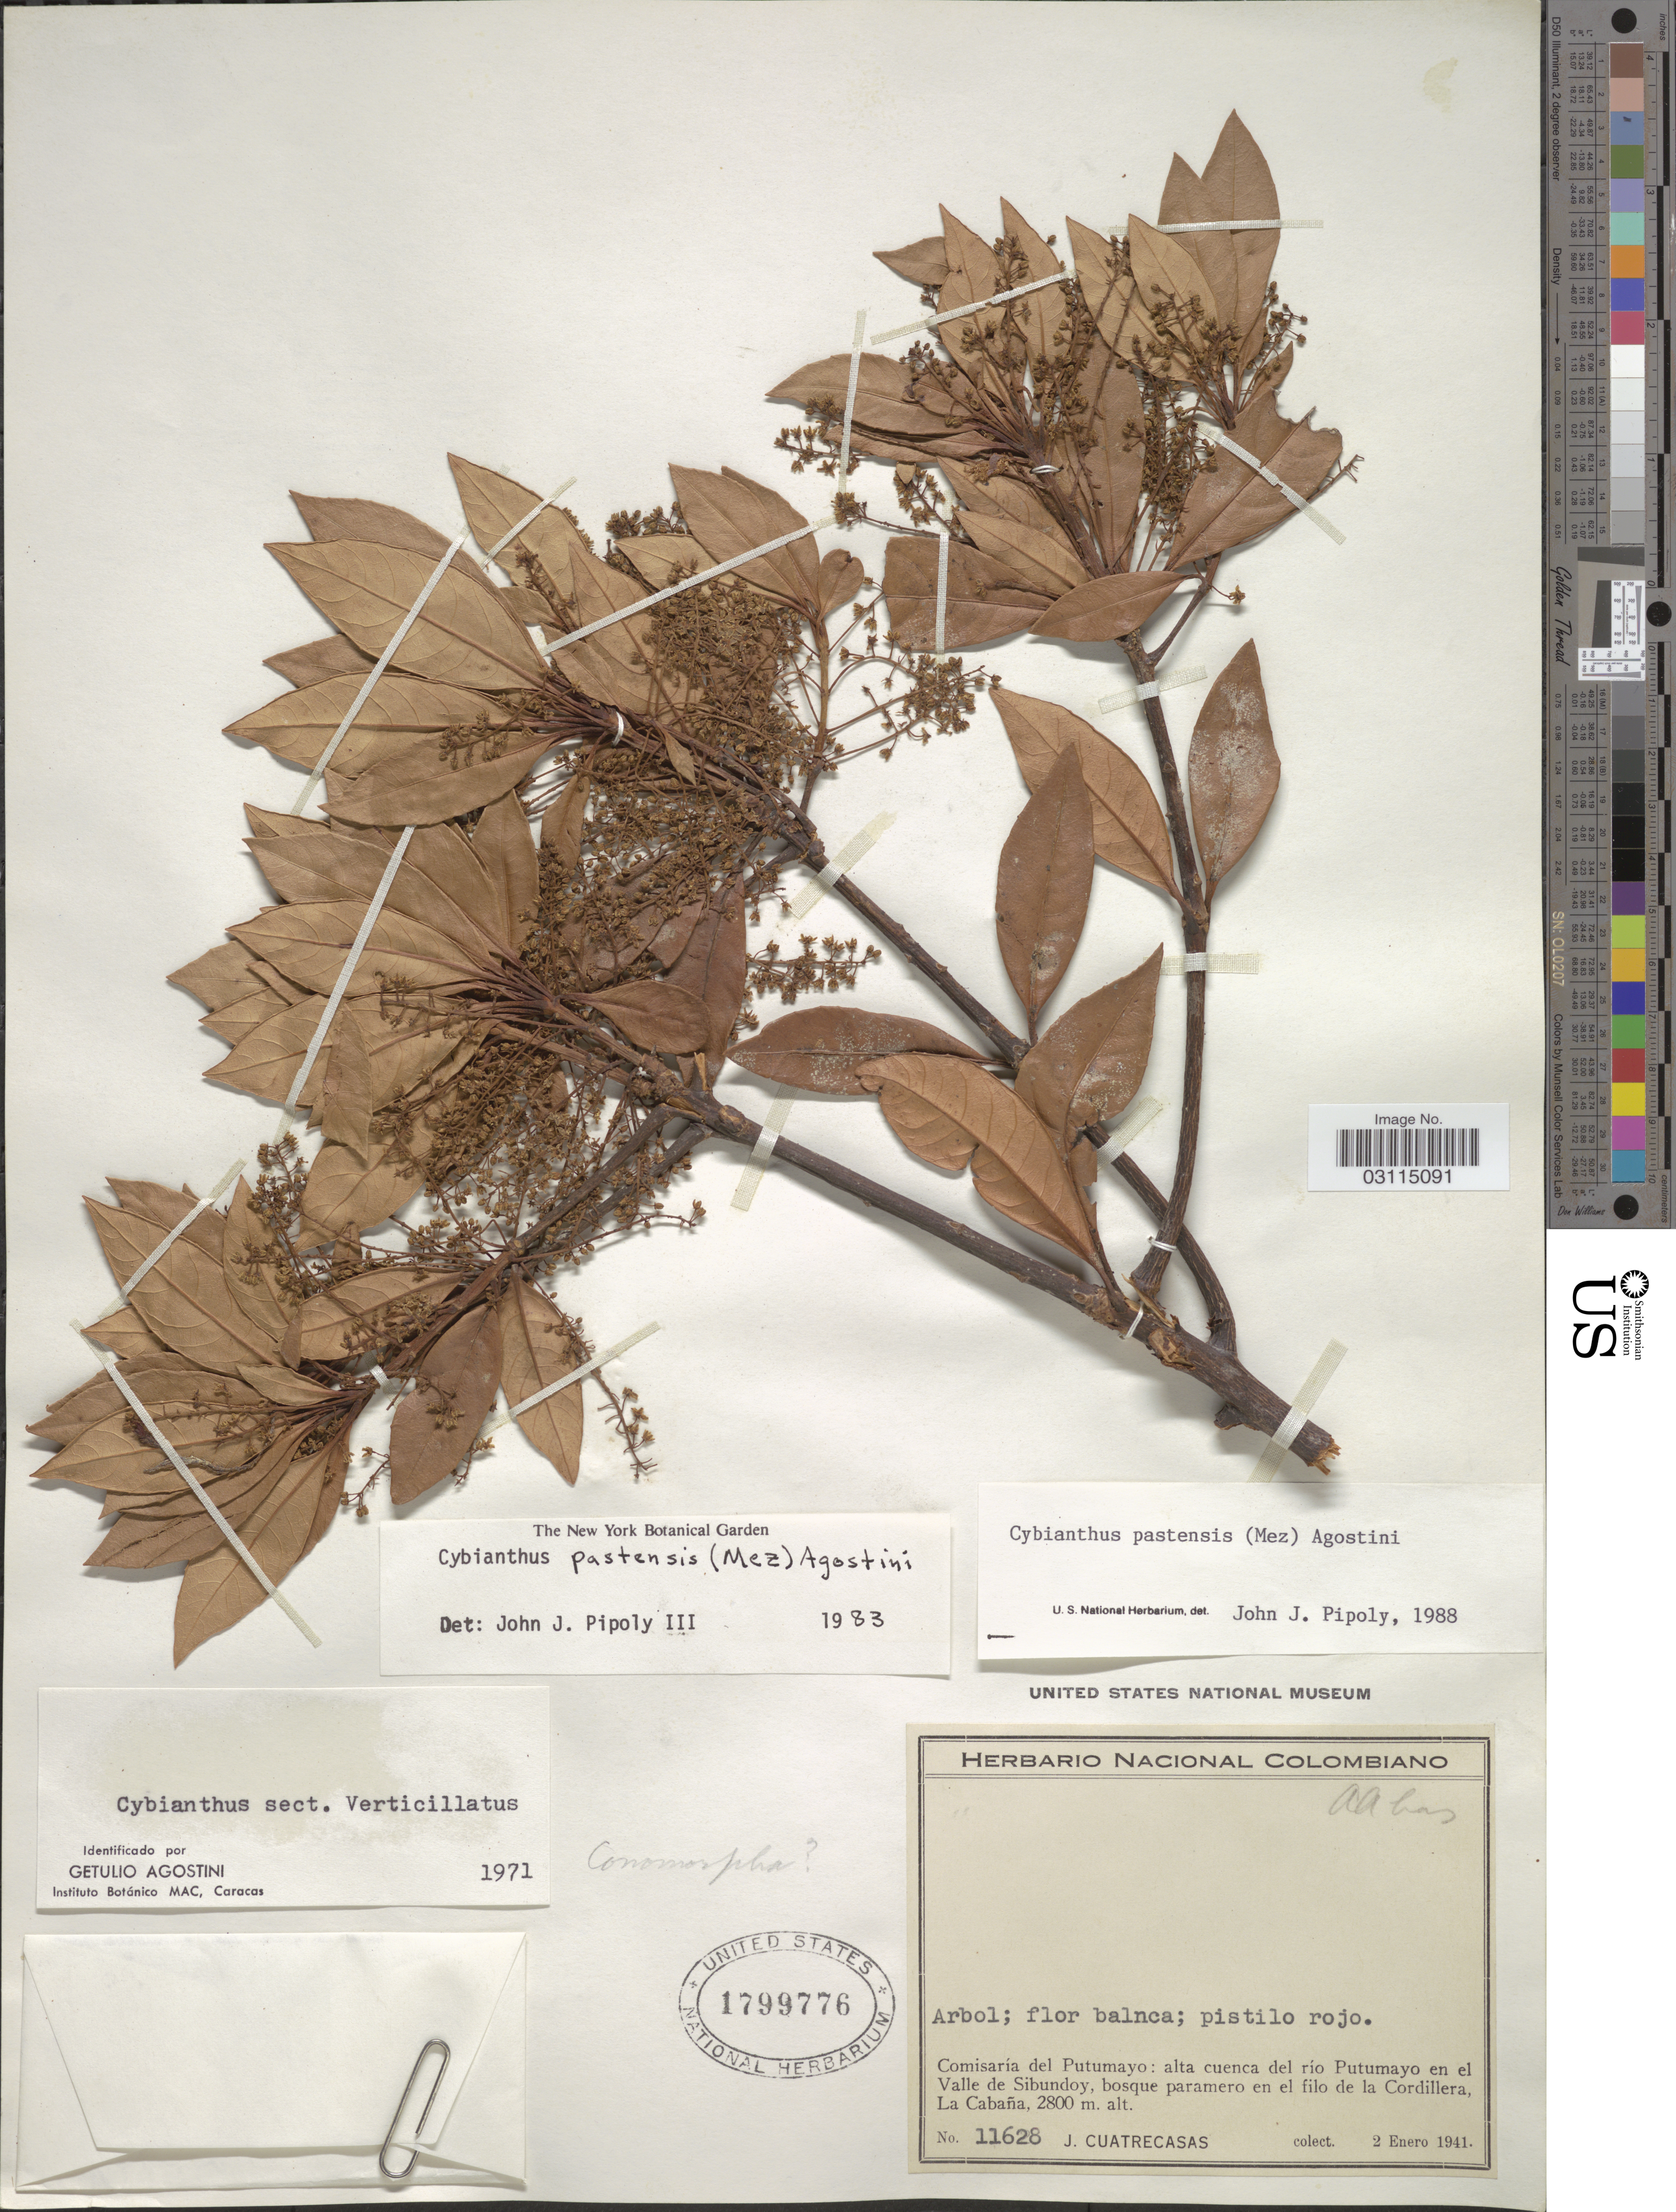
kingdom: Plantae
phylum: Tracheophyta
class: Magnoliopsida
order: Ericales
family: Primulaceae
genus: Cybianthus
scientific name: Cybianthus pastensis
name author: (Mez) G. Agostini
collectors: J. Cuatrecasas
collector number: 11628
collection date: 1941-01-02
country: Colombia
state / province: Putumayo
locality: Comisaría del Putumayo: alta cuenca del río Putumayo en el Valle de Sibundoy, bosque paramero en el filo de la Cordillera, La Cabaña.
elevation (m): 2800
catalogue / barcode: US 1799776